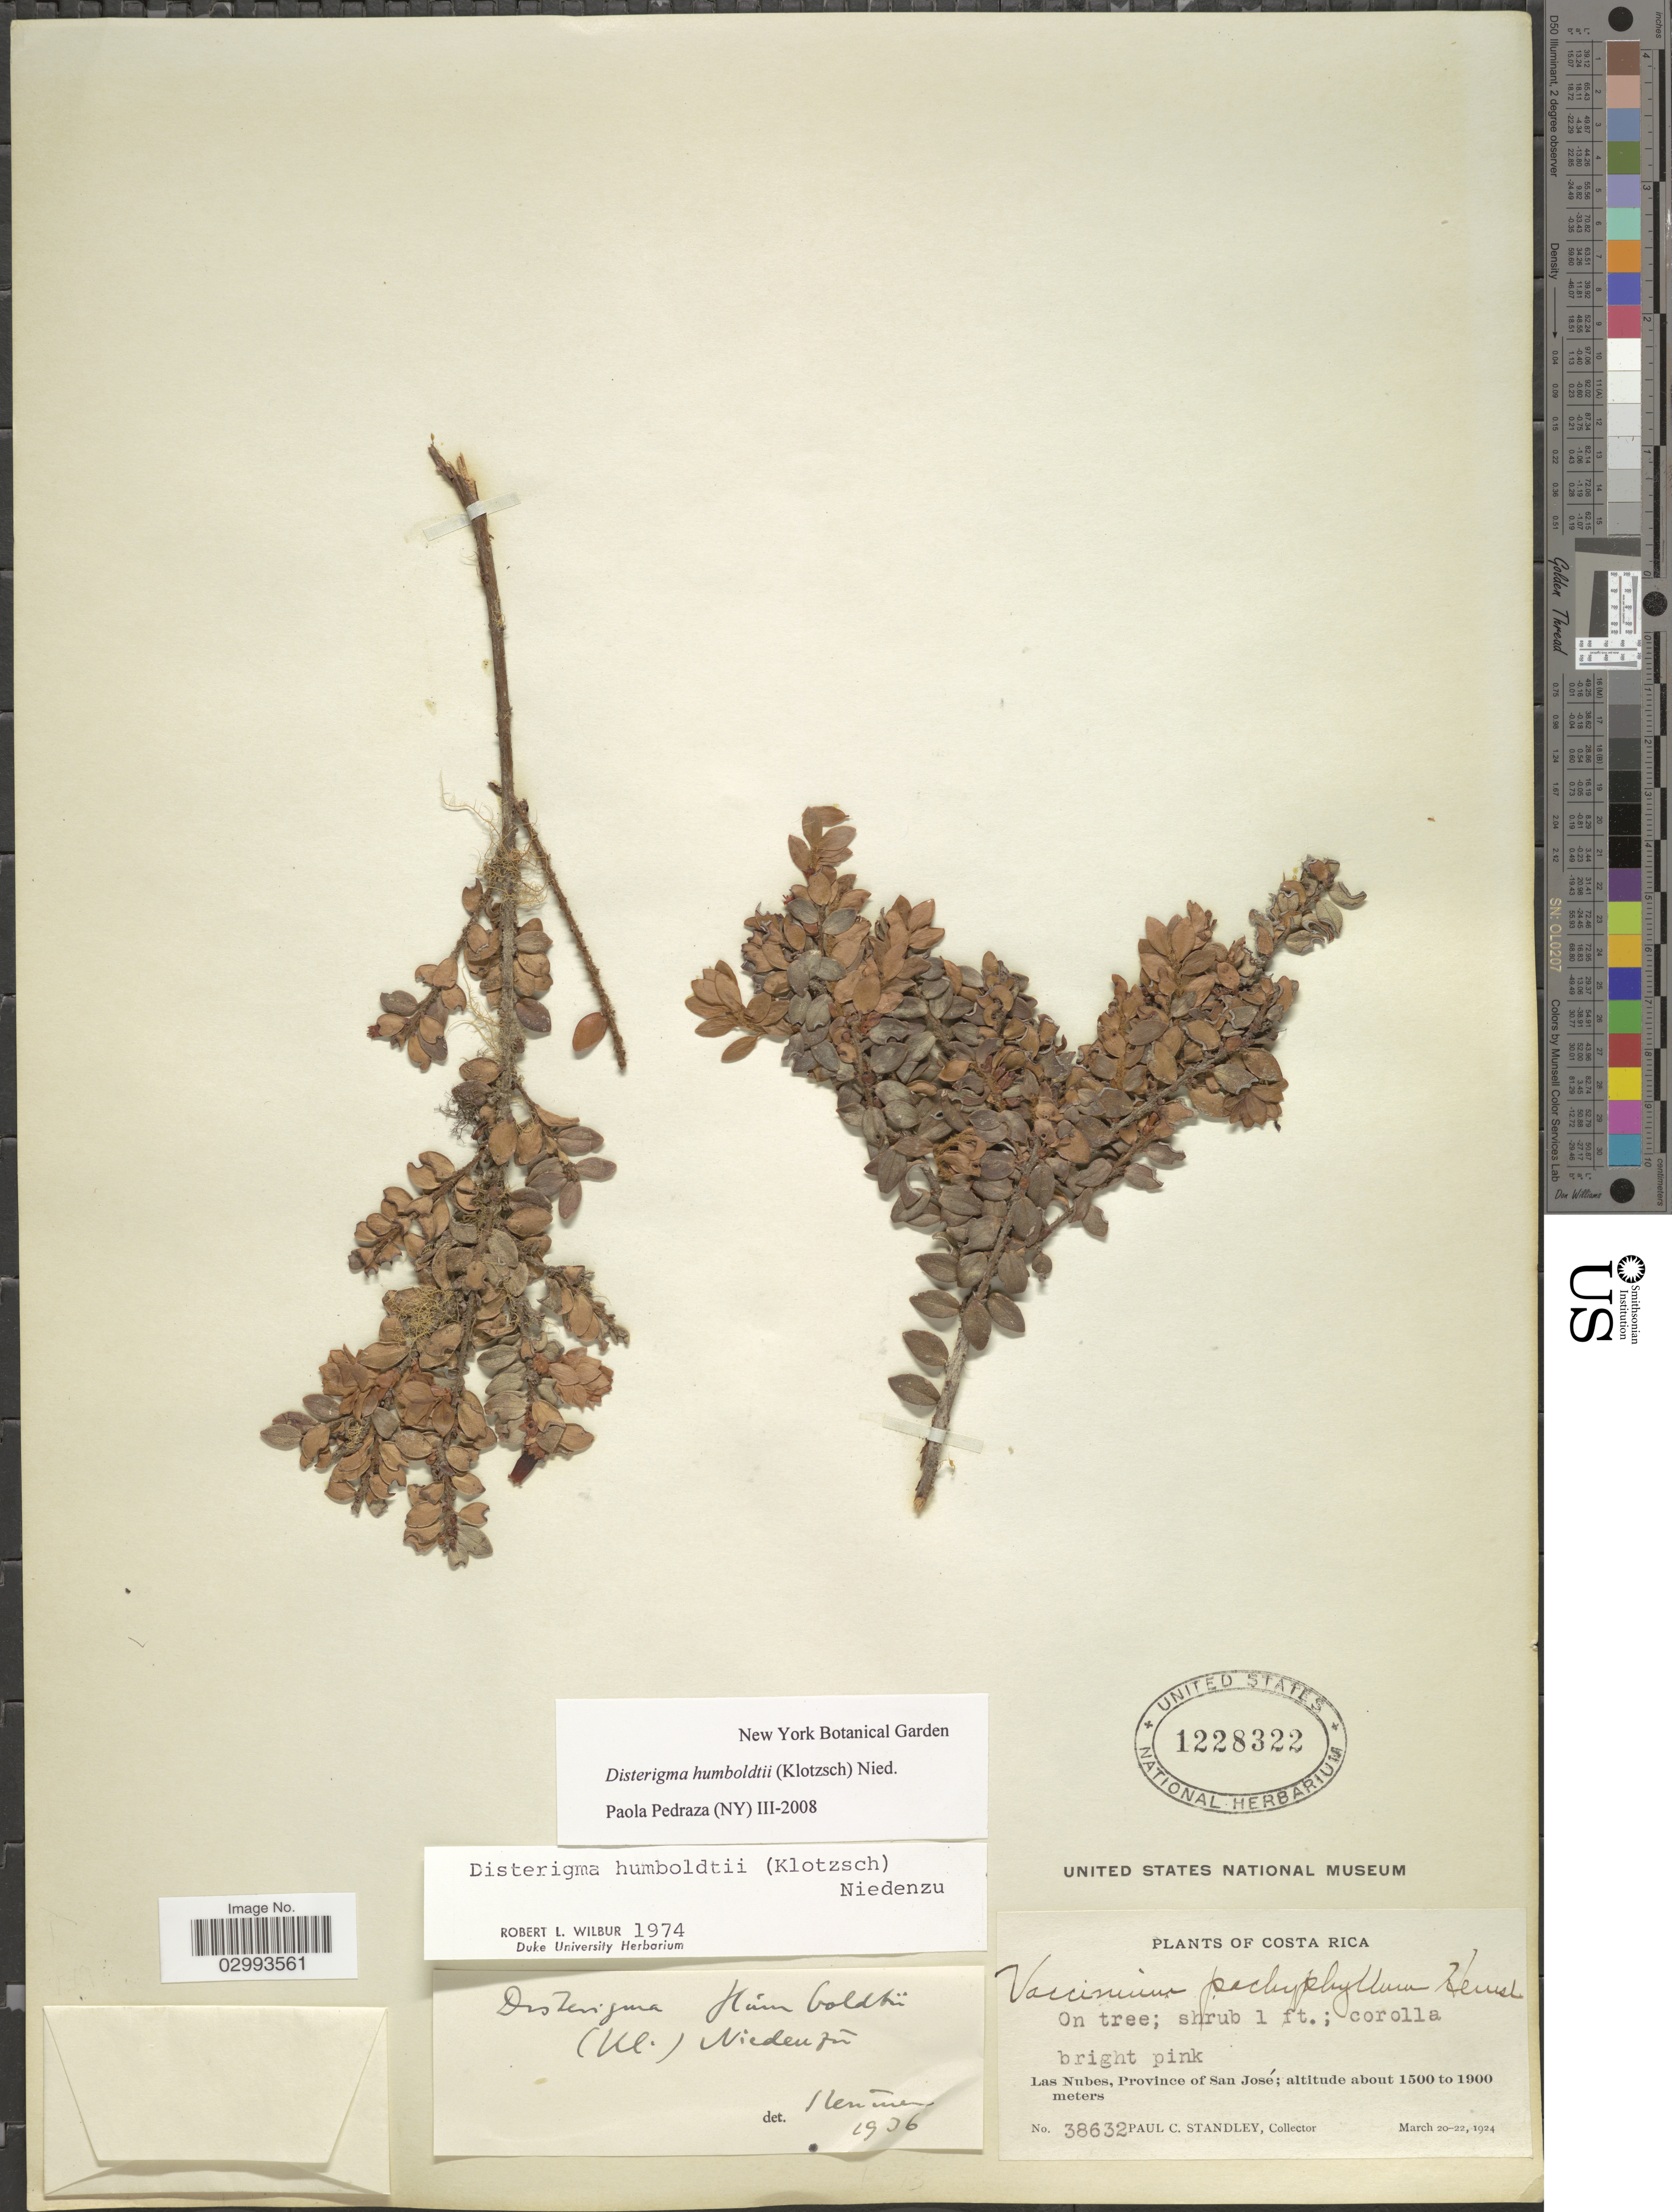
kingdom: Plantae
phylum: Tracheophyta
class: Magnoliopsida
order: Ericales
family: Ericaceae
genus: Disterigma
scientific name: Disterigma humboldtii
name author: (Klotzsch) Nied.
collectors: P. C. Standley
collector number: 38632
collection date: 1924-03-20/1924-03-22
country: Costa Rica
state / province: San José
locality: Las Nubes.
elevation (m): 1500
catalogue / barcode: US 1228322